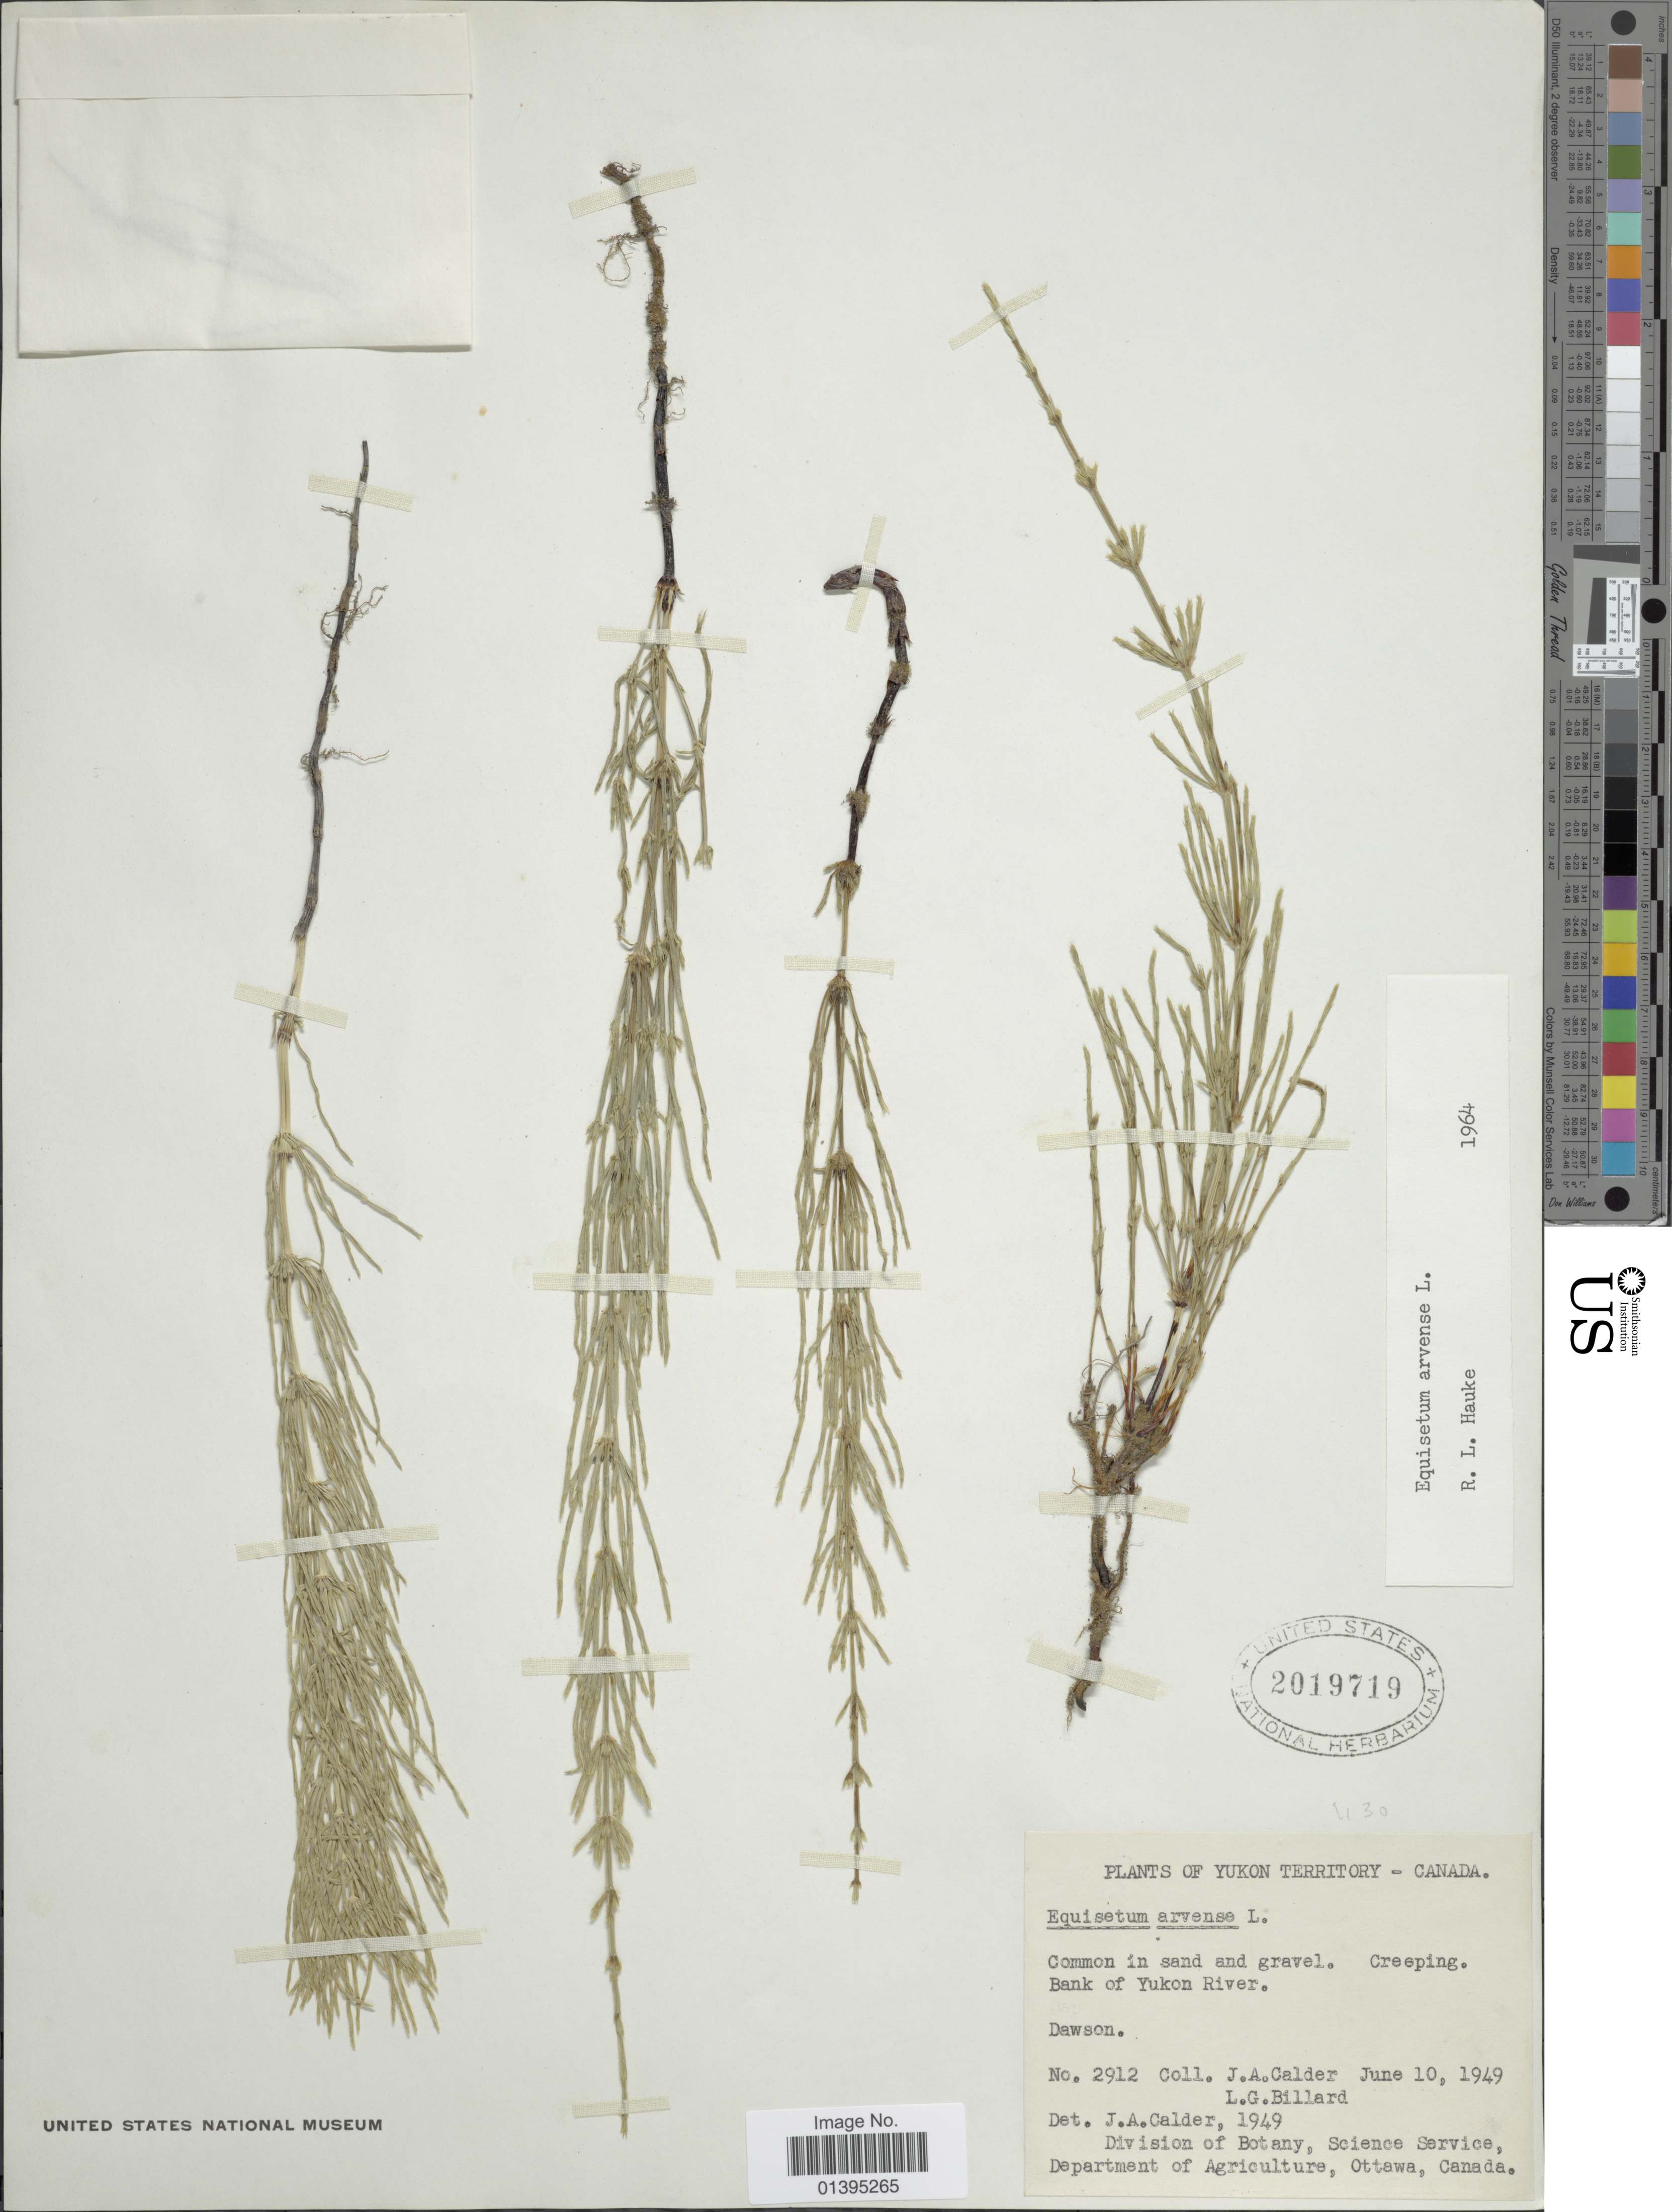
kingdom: Plantae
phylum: Tracheophyta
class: Polypodiopsida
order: Equisetales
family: Equisetaceae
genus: Equisetum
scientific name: Equisetum arvense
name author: L.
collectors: J. A. Calder & L. Billard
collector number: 2912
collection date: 1949-06-10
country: Canada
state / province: Yukon Territory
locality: Bank of Yukon River, Dawson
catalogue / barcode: US 2019719